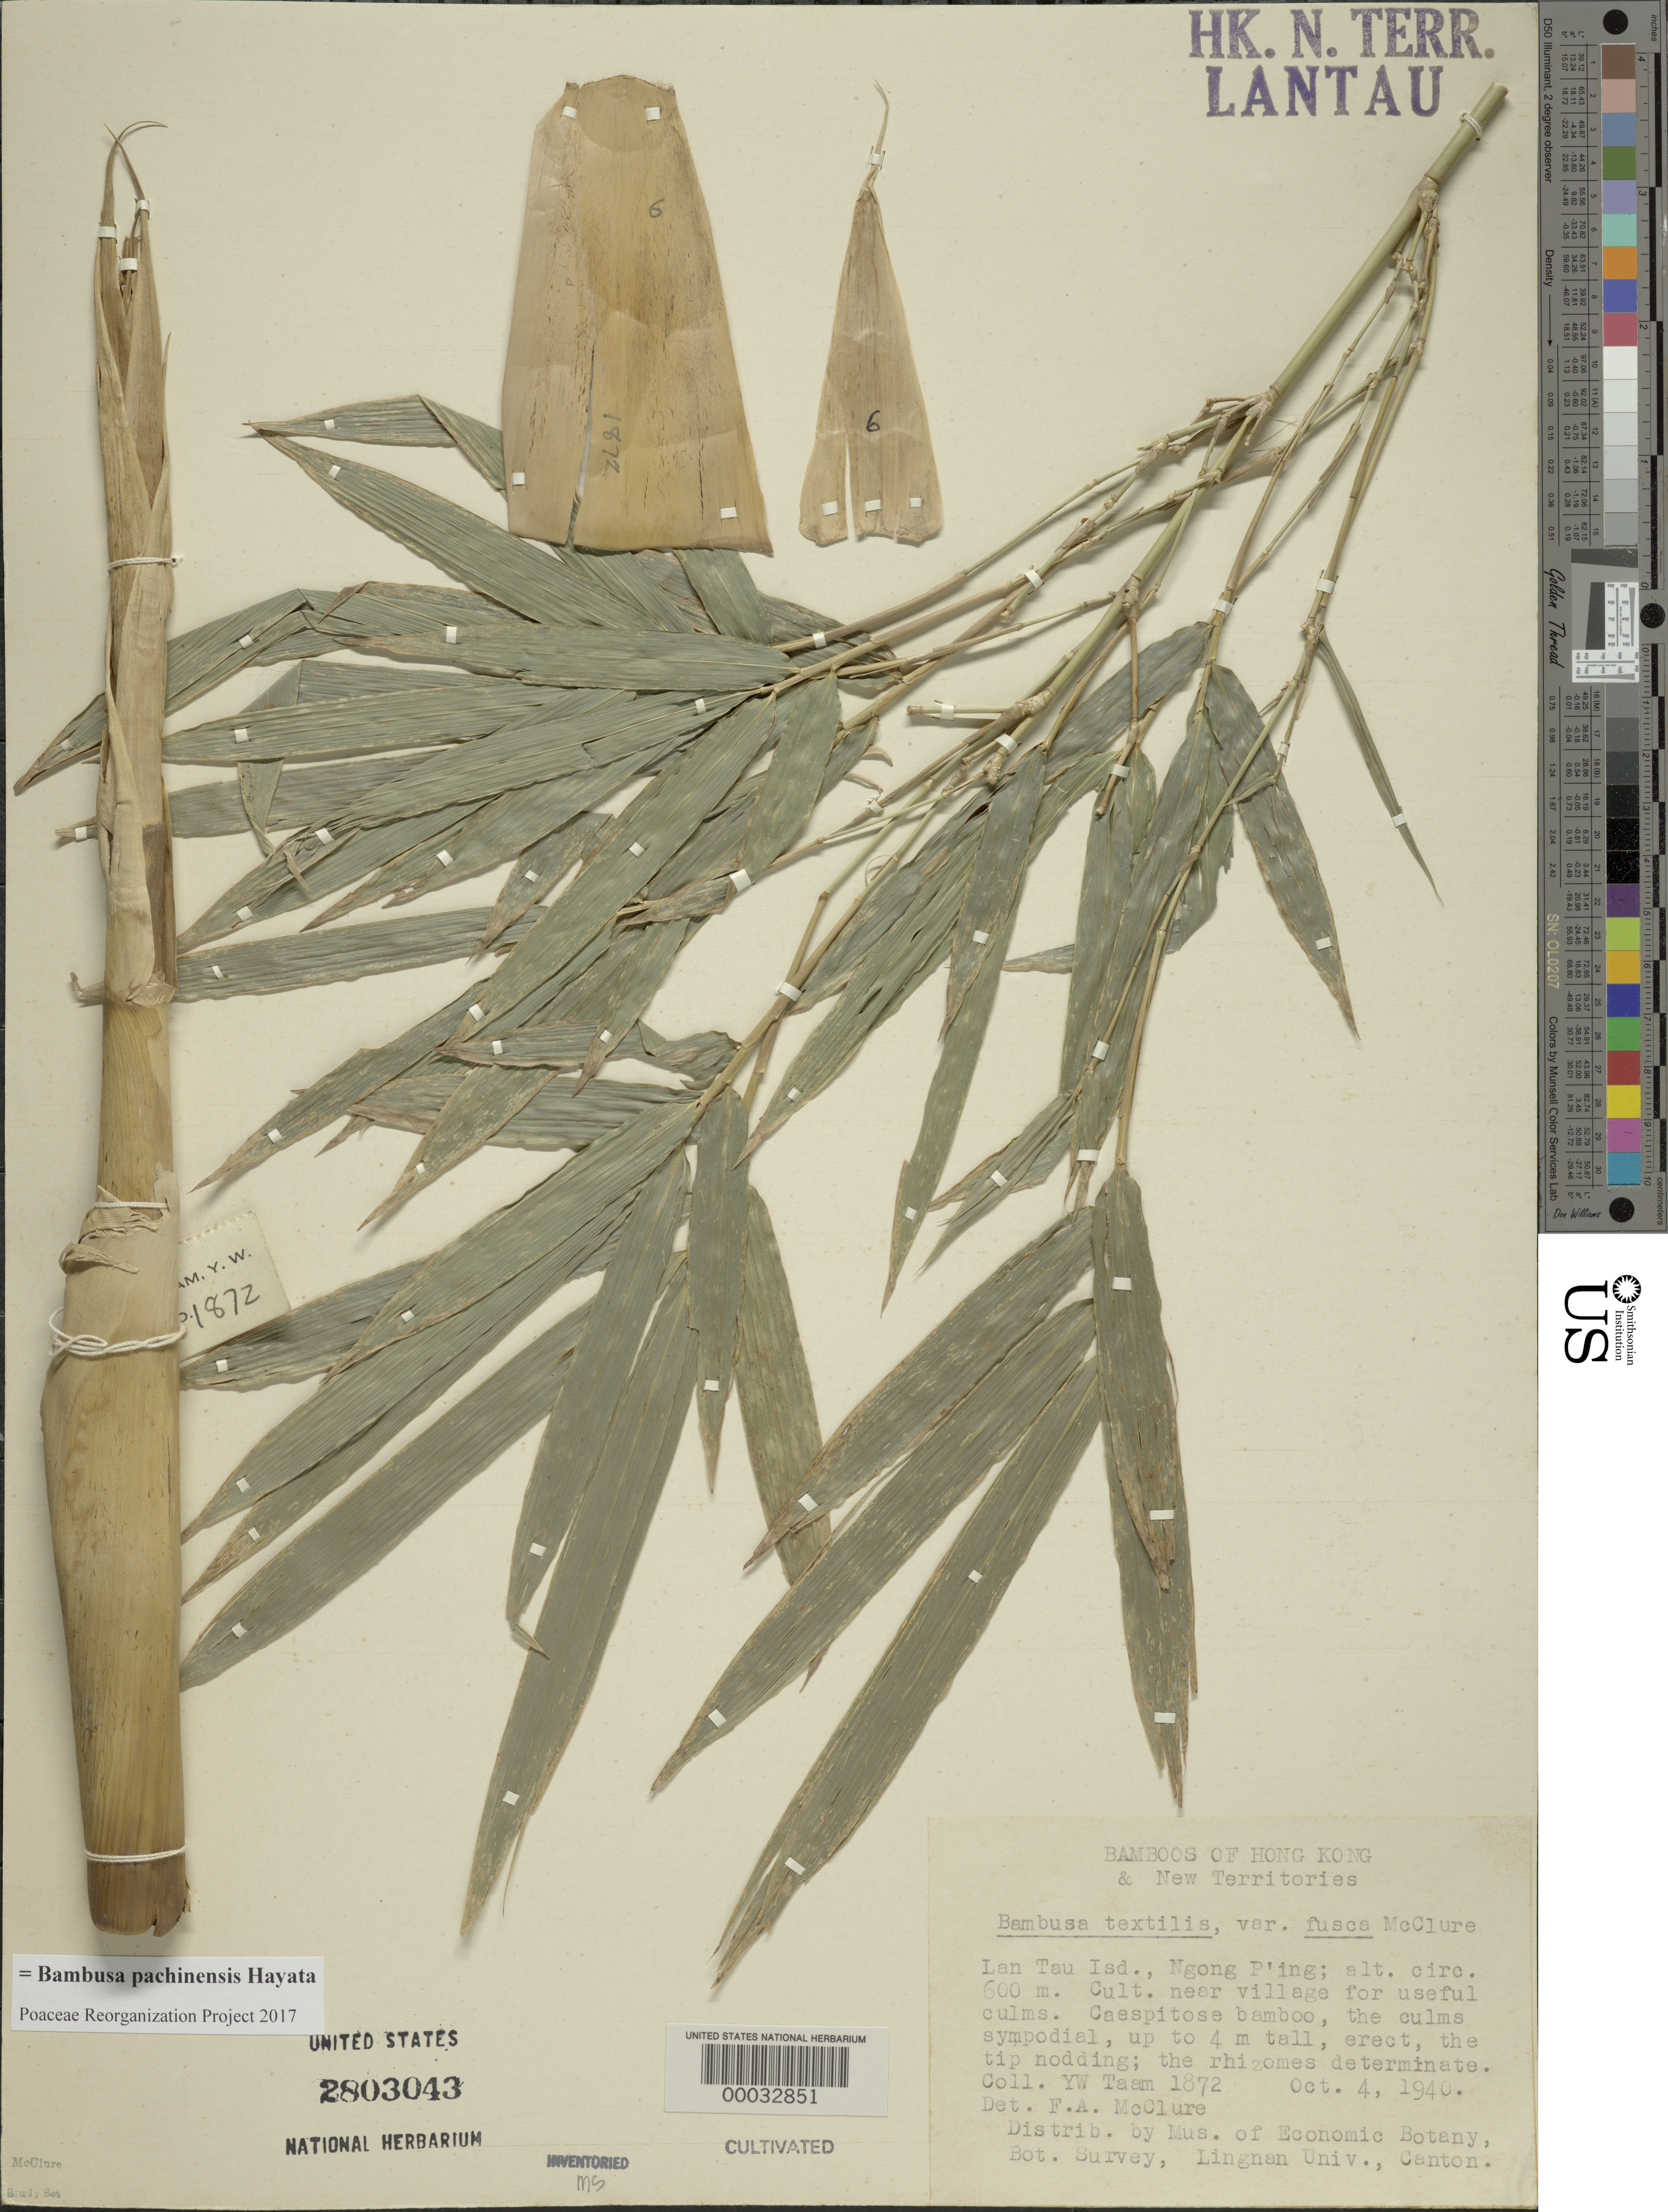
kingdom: Plantae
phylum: Tracheophyta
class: Liliopsida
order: Poales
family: Poaceae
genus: Bambusa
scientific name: Bambusa pachinensis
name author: Hayata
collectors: Y. W. Taam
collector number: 1872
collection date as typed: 04 Oct 1940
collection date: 1940-10-04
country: China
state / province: Hong Kong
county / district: New Territories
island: Lan Tao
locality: Ngong p'ing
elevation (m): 600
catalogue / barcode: US 2803043